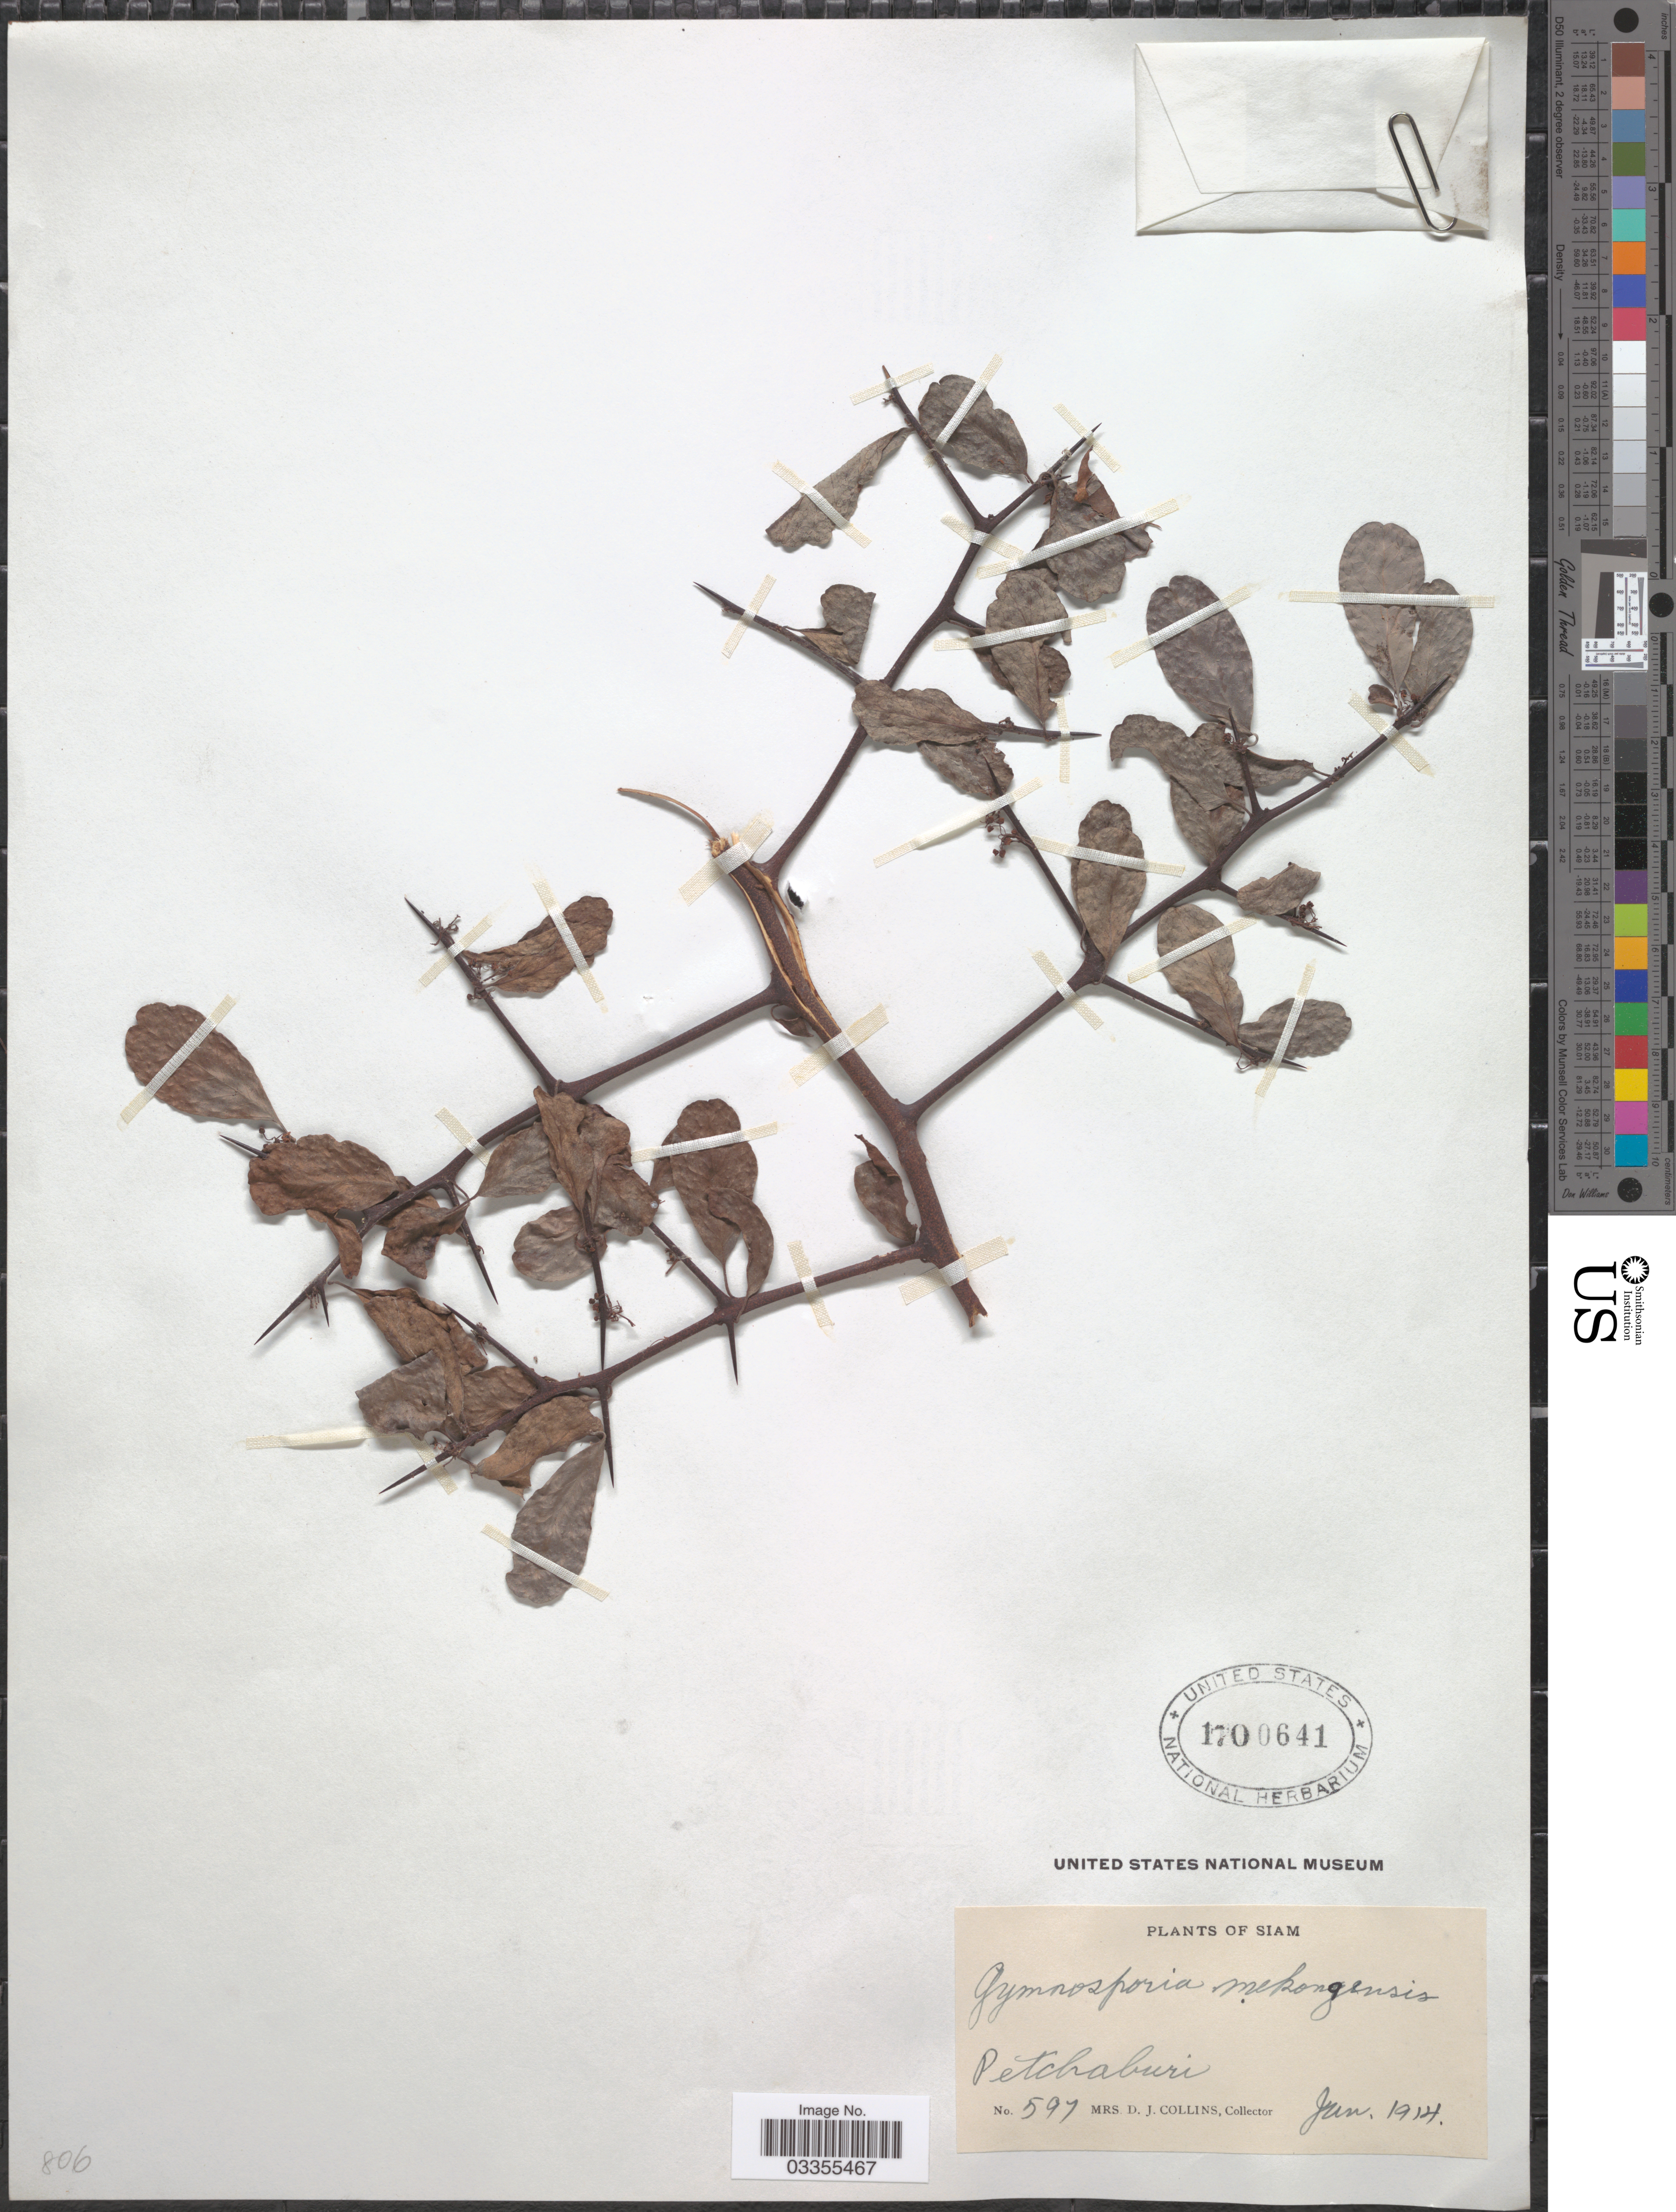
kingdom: Plantae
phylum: Tracheophyta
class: Magnoliopsida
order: Celastrales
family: Celastraceae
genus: Gymnosporia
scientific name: Gymnosporia mekongensis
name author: Pierre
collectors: J. Collins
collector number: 597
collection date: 1914-01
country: Thailand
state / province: Phetchaburi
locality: Siam. Petchaburi.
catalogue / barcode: US 1700641